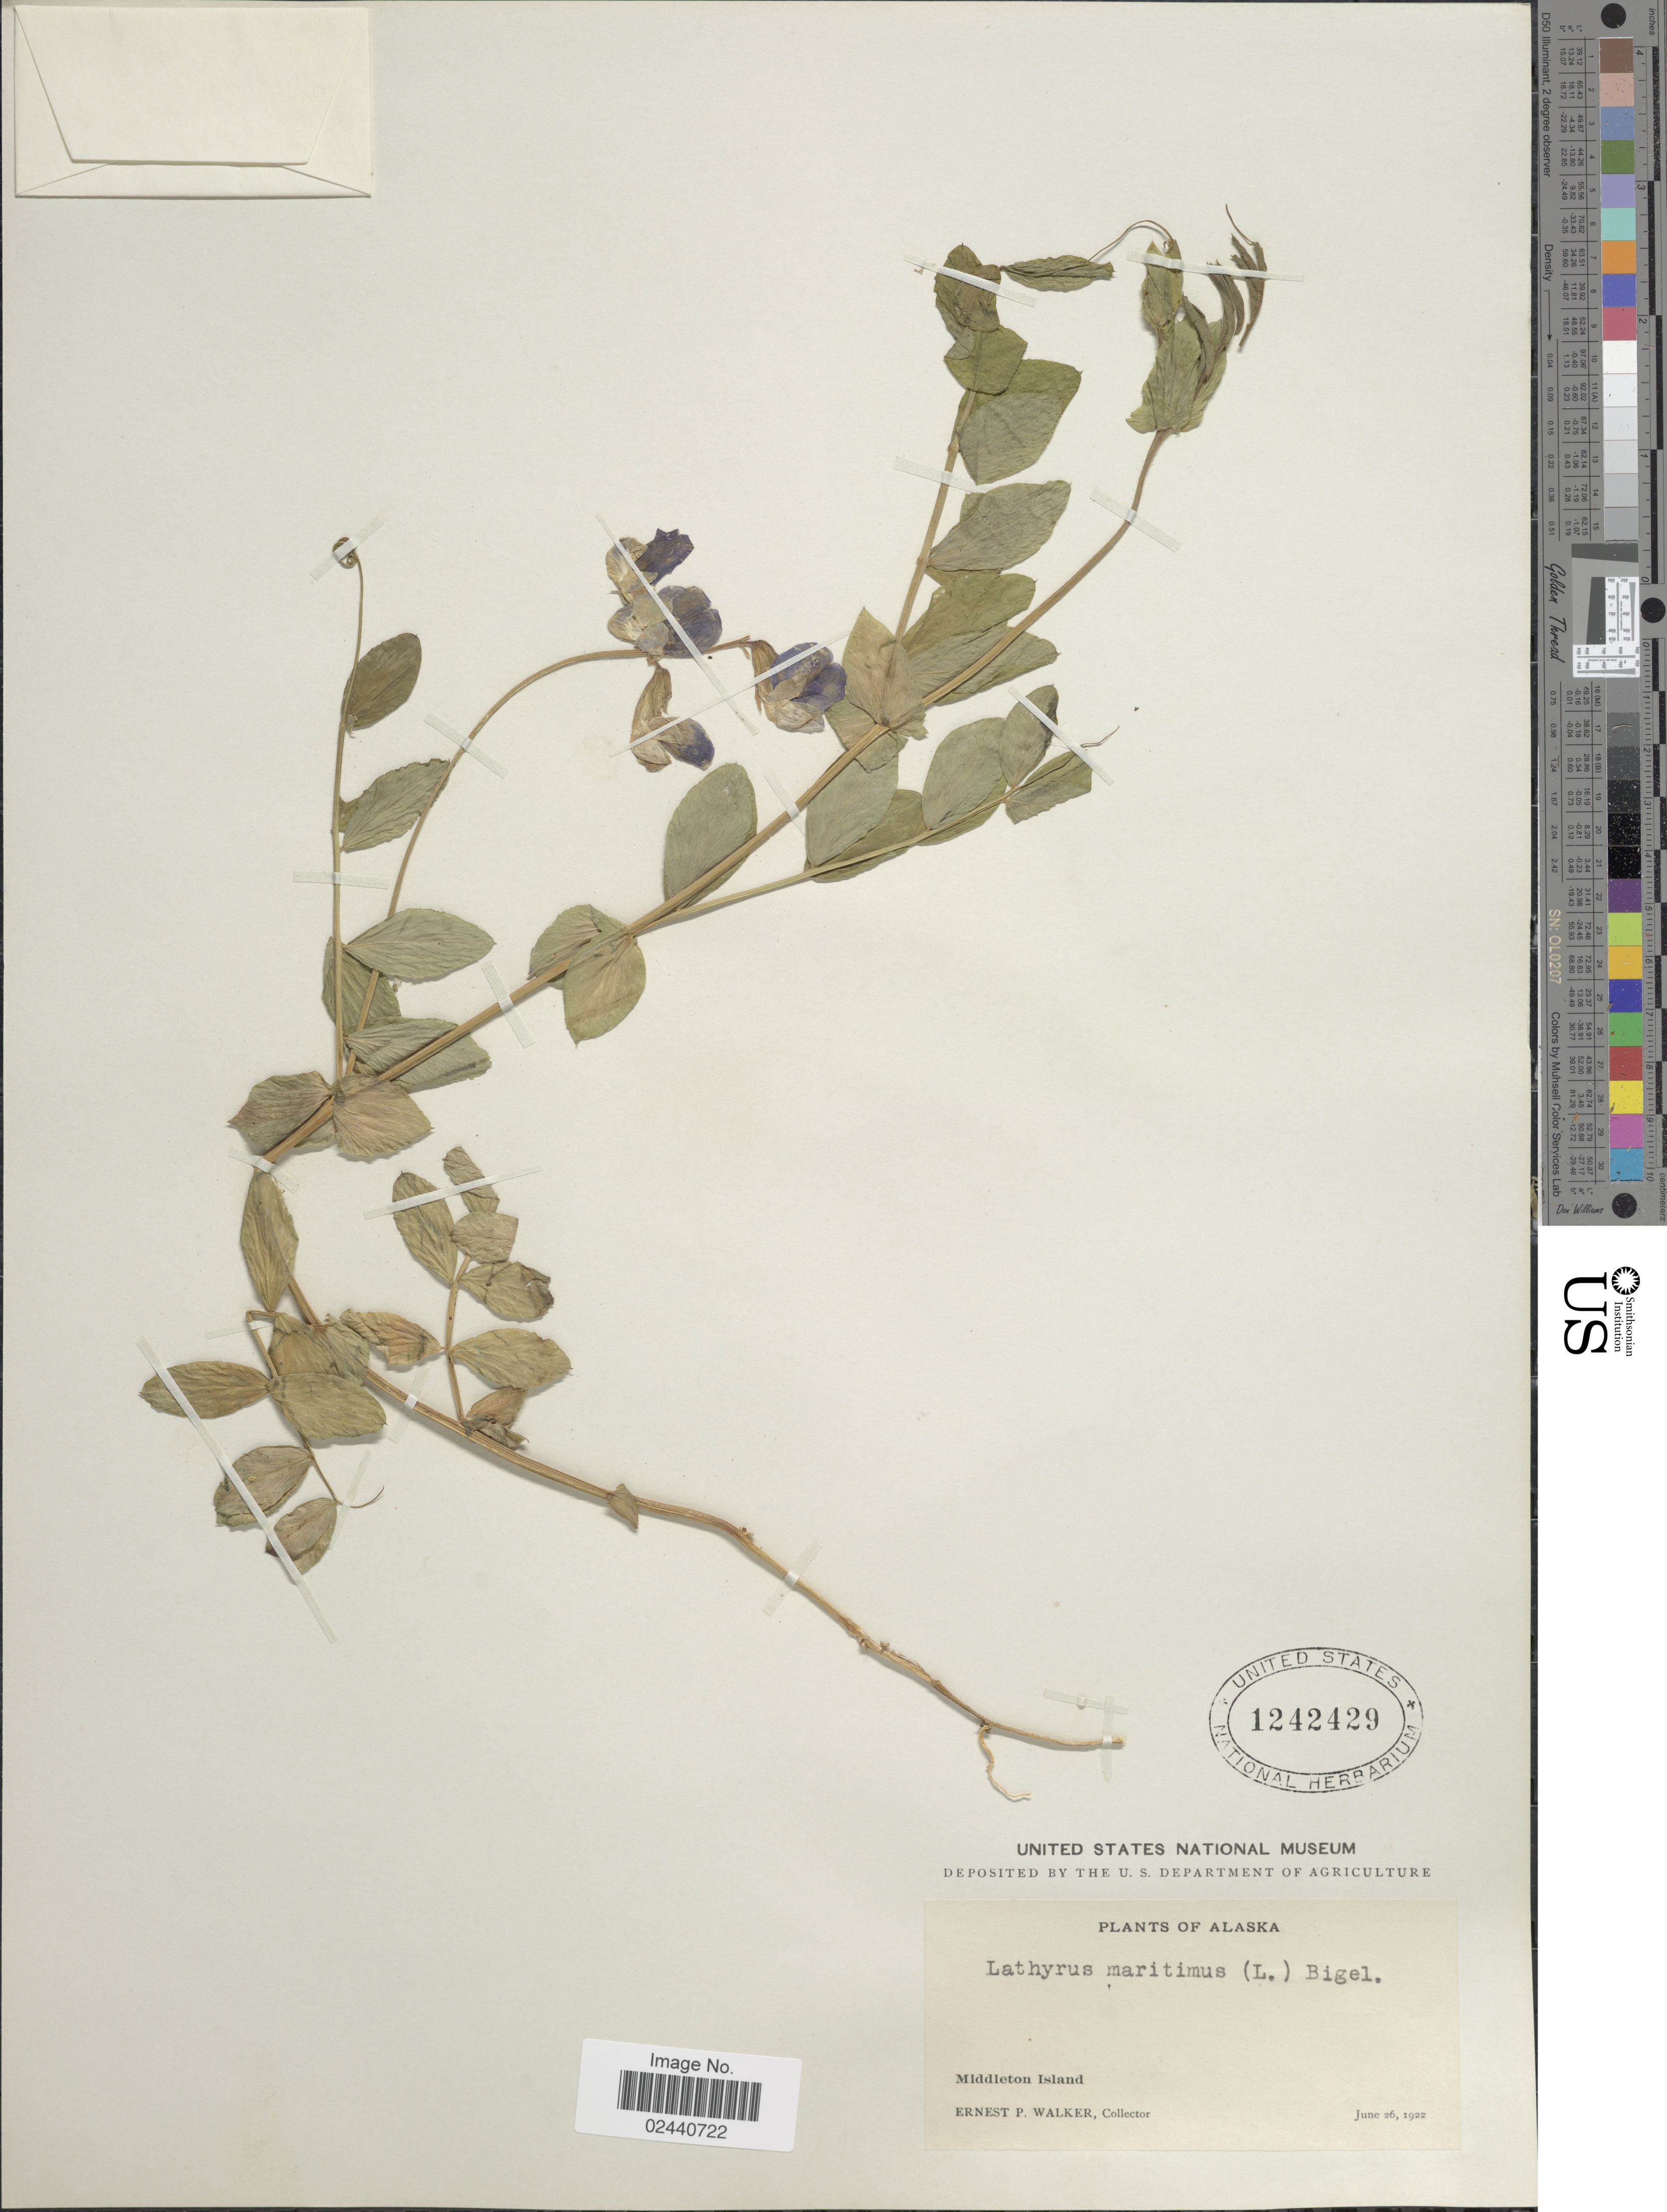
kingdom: Plantae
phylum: Tracheophyta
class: Magnoliopsida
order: Fabales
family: Fabaceae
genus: Lathyrus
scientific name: Lathyrus japonicus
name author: Willd.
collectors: E. P. Walker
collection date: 1922-06-26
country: United States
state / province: Alaska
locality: Middleton Island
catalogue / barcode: US 1242429